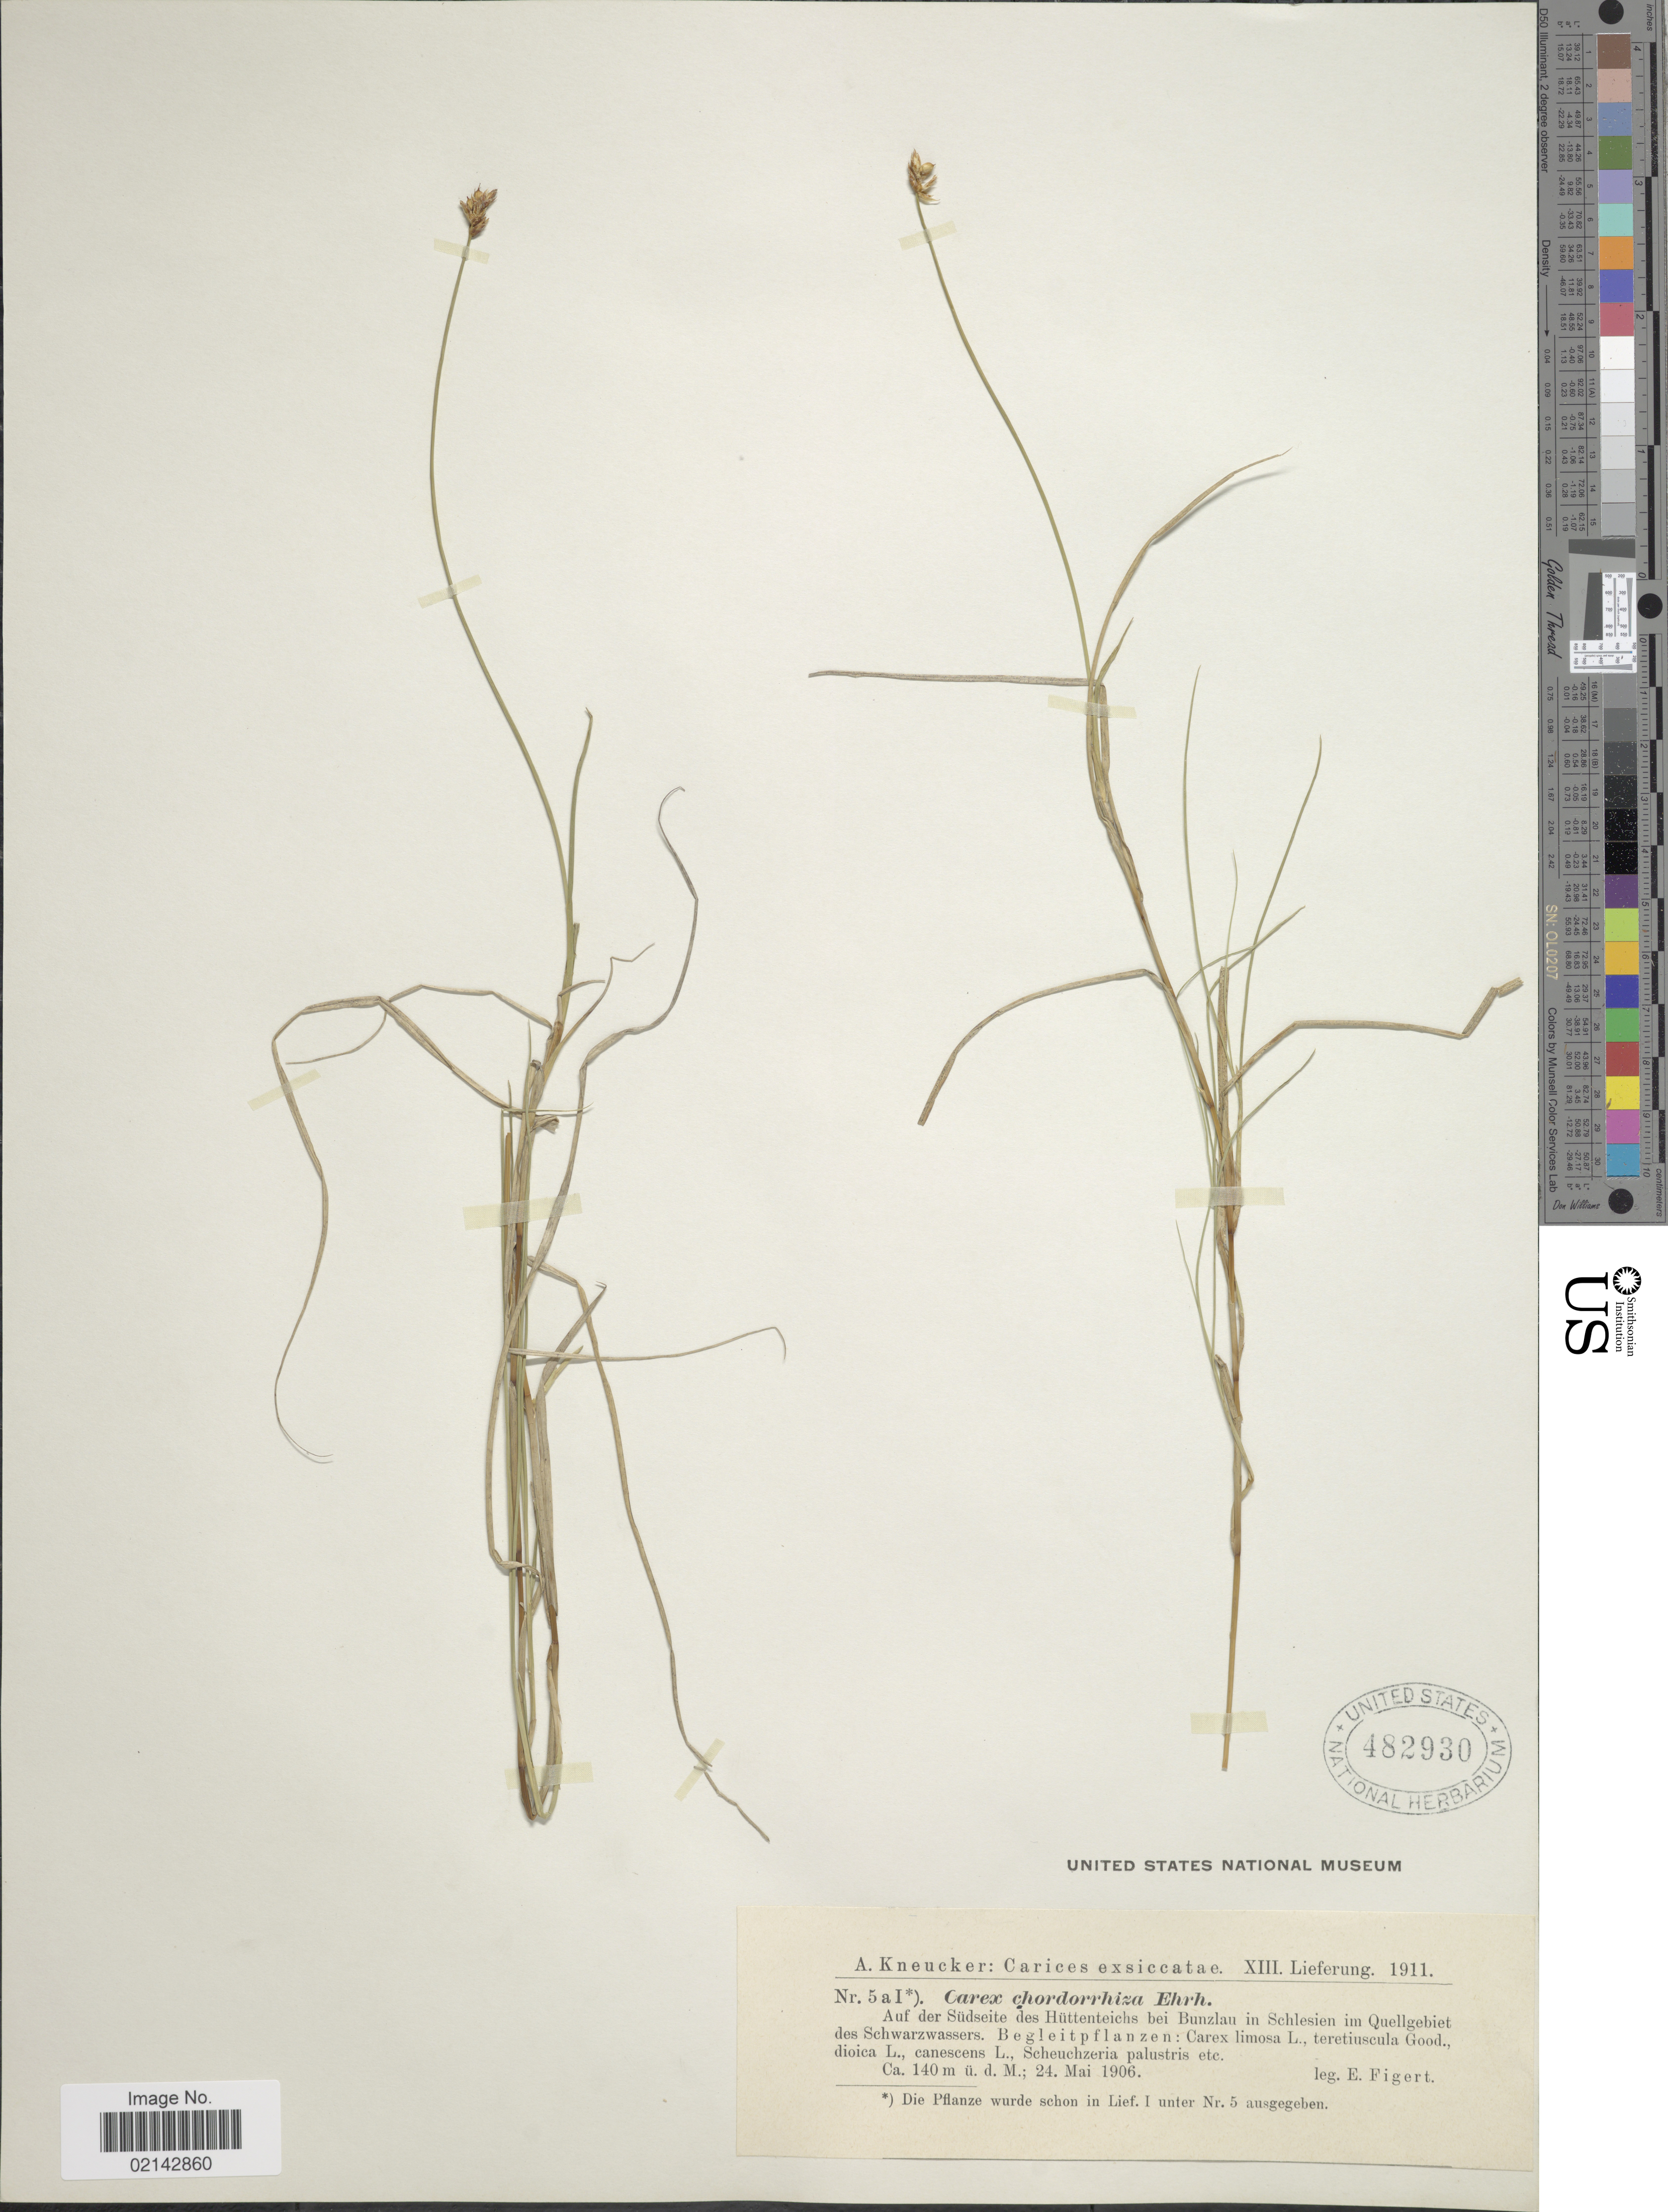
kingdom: Plantae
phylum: Tracheophyta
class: Liliopsida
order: Poales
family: Cyperaceae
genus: Carex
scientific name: Carex chordorrhiza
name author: L. f.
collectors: C. Figert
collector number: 5 a I?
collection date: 1906-05-24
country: Germany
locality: Carices, Auf der Sudseite des Huttenteichs bei Bunzlau in Chlesien im Quellgebeit des Schwarszwassers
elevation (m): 140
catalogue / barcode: US 482930